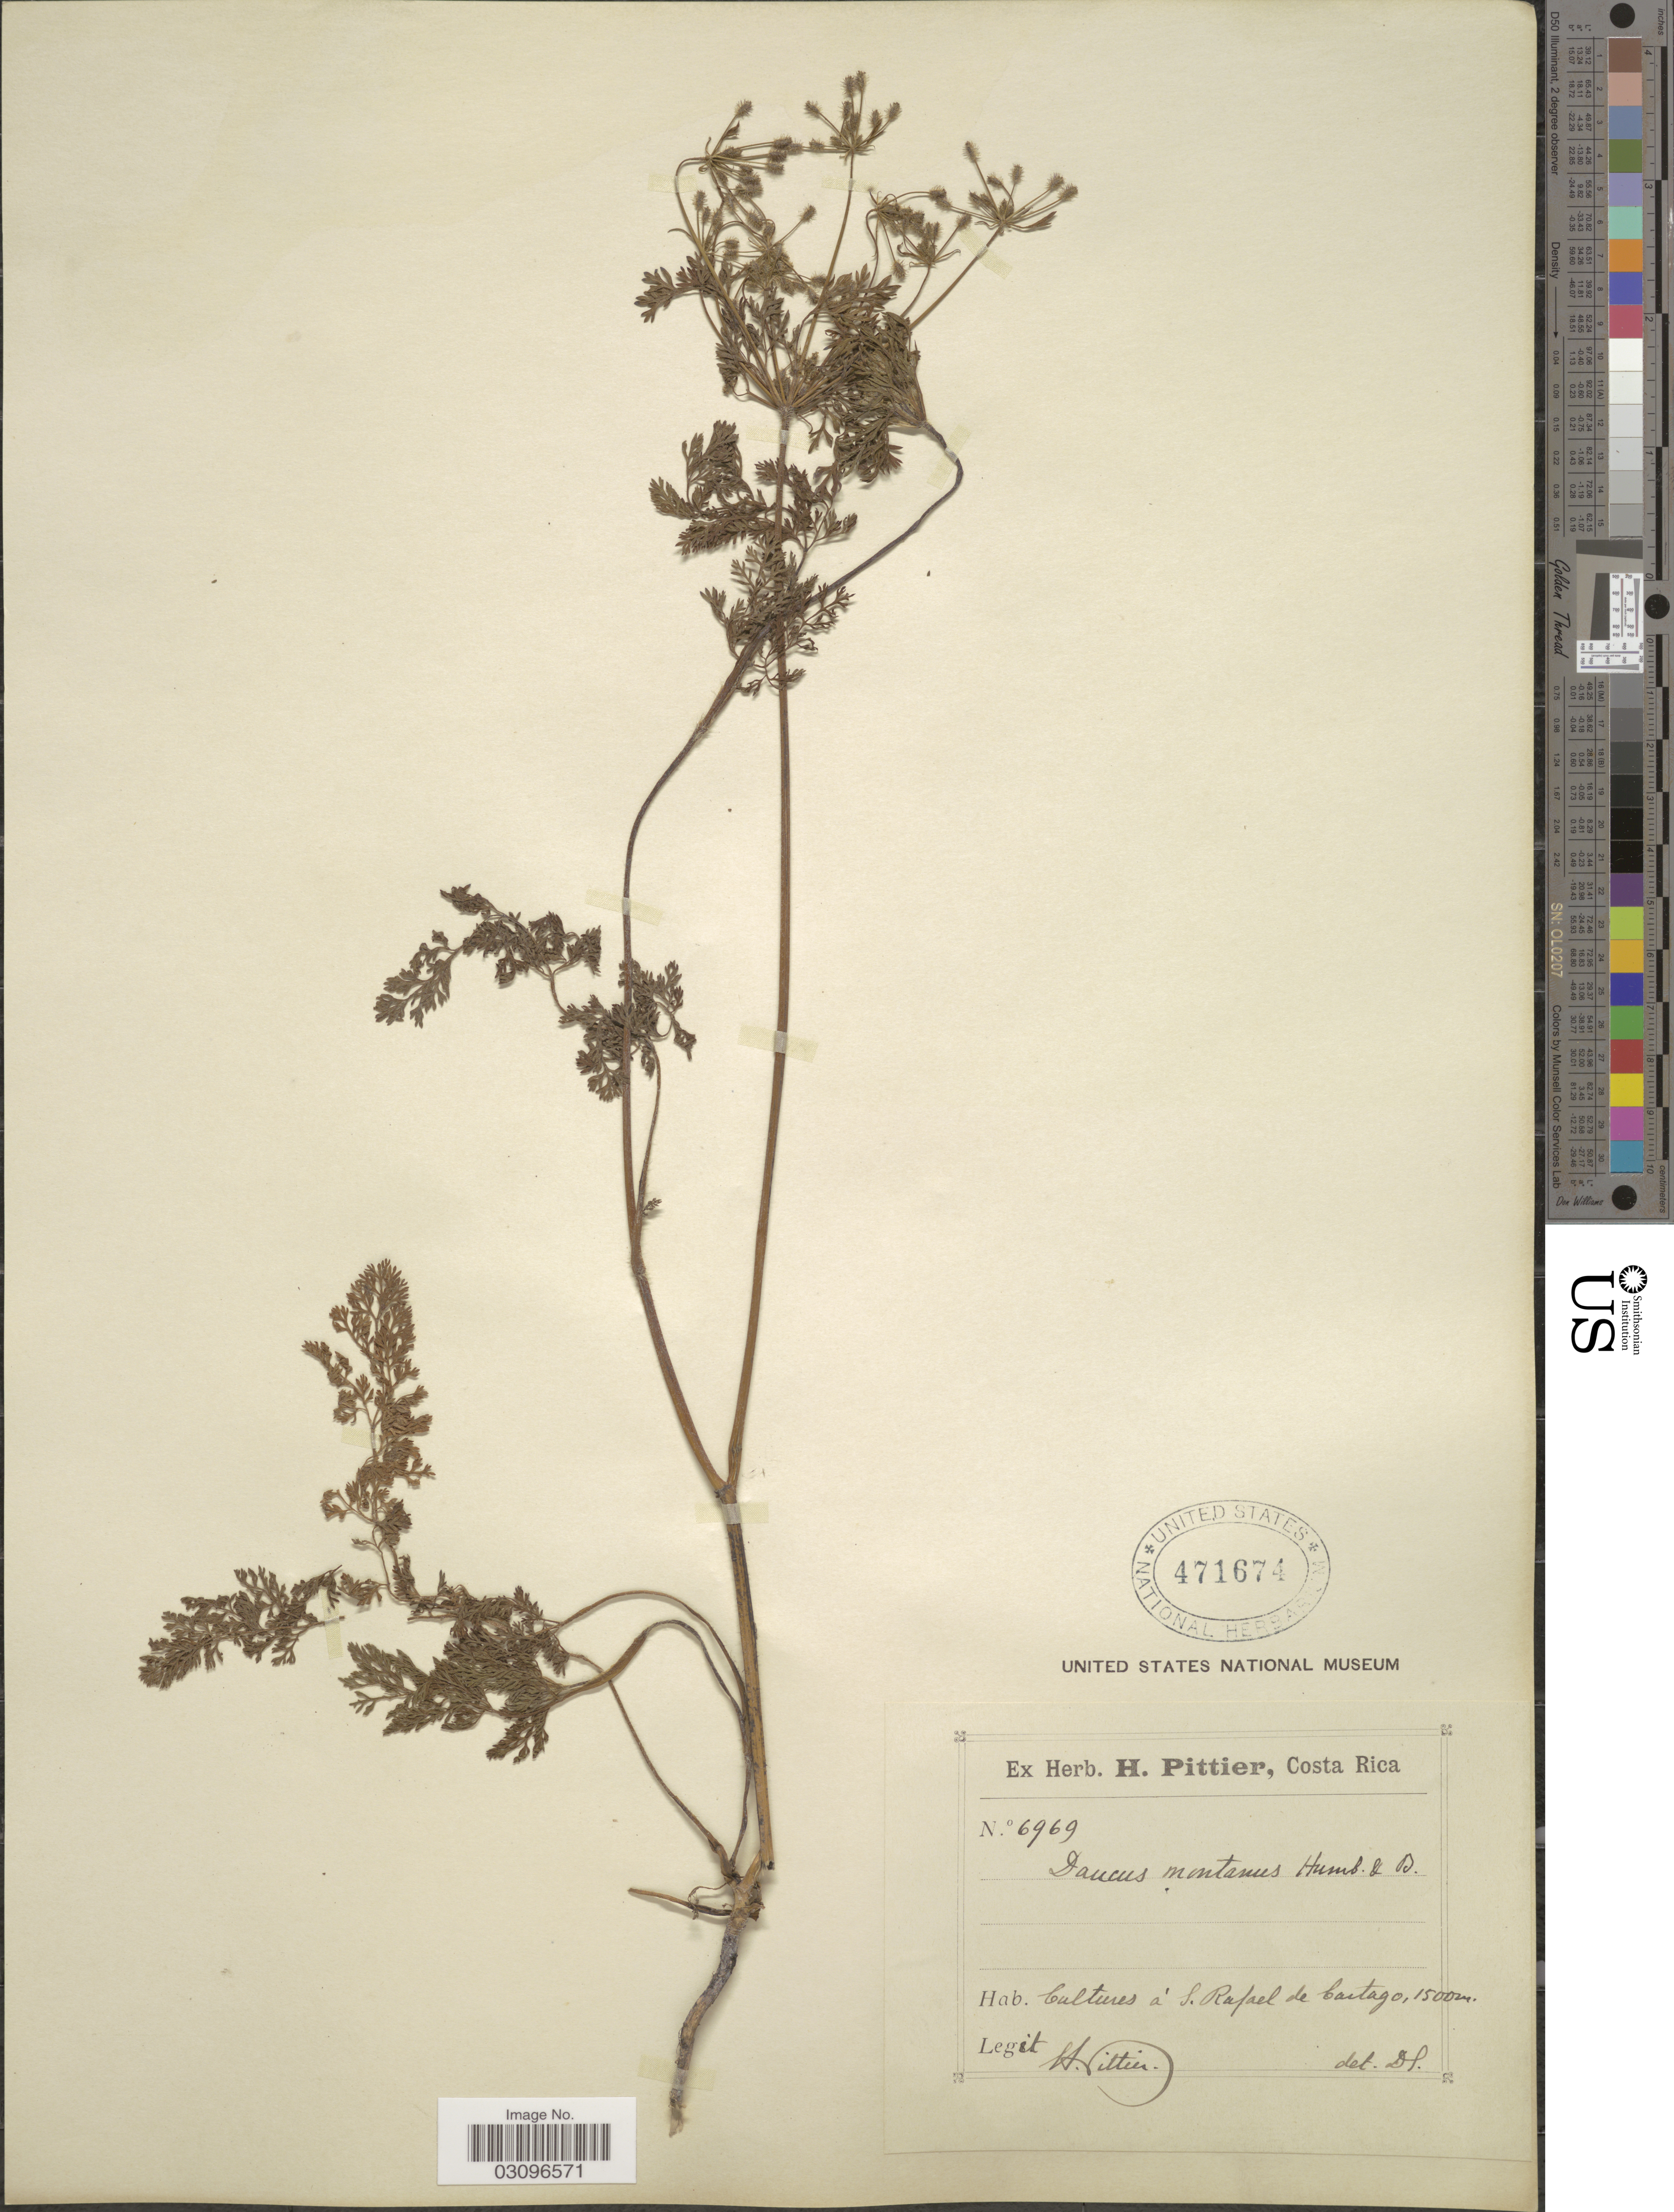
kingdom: Plantae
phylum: Tracheophyta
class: Magnoliopsida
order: Apiales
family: Apiaceae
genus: Daucus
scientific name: Daucus montanus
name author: Humb. & Bonpl. ex Spreng.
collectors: H. F. Pittier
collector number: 6969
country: Costa Rica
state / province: Cartago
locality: Cultures á S. Rafael de Cartago.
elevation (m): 1500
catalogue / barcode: US 471674